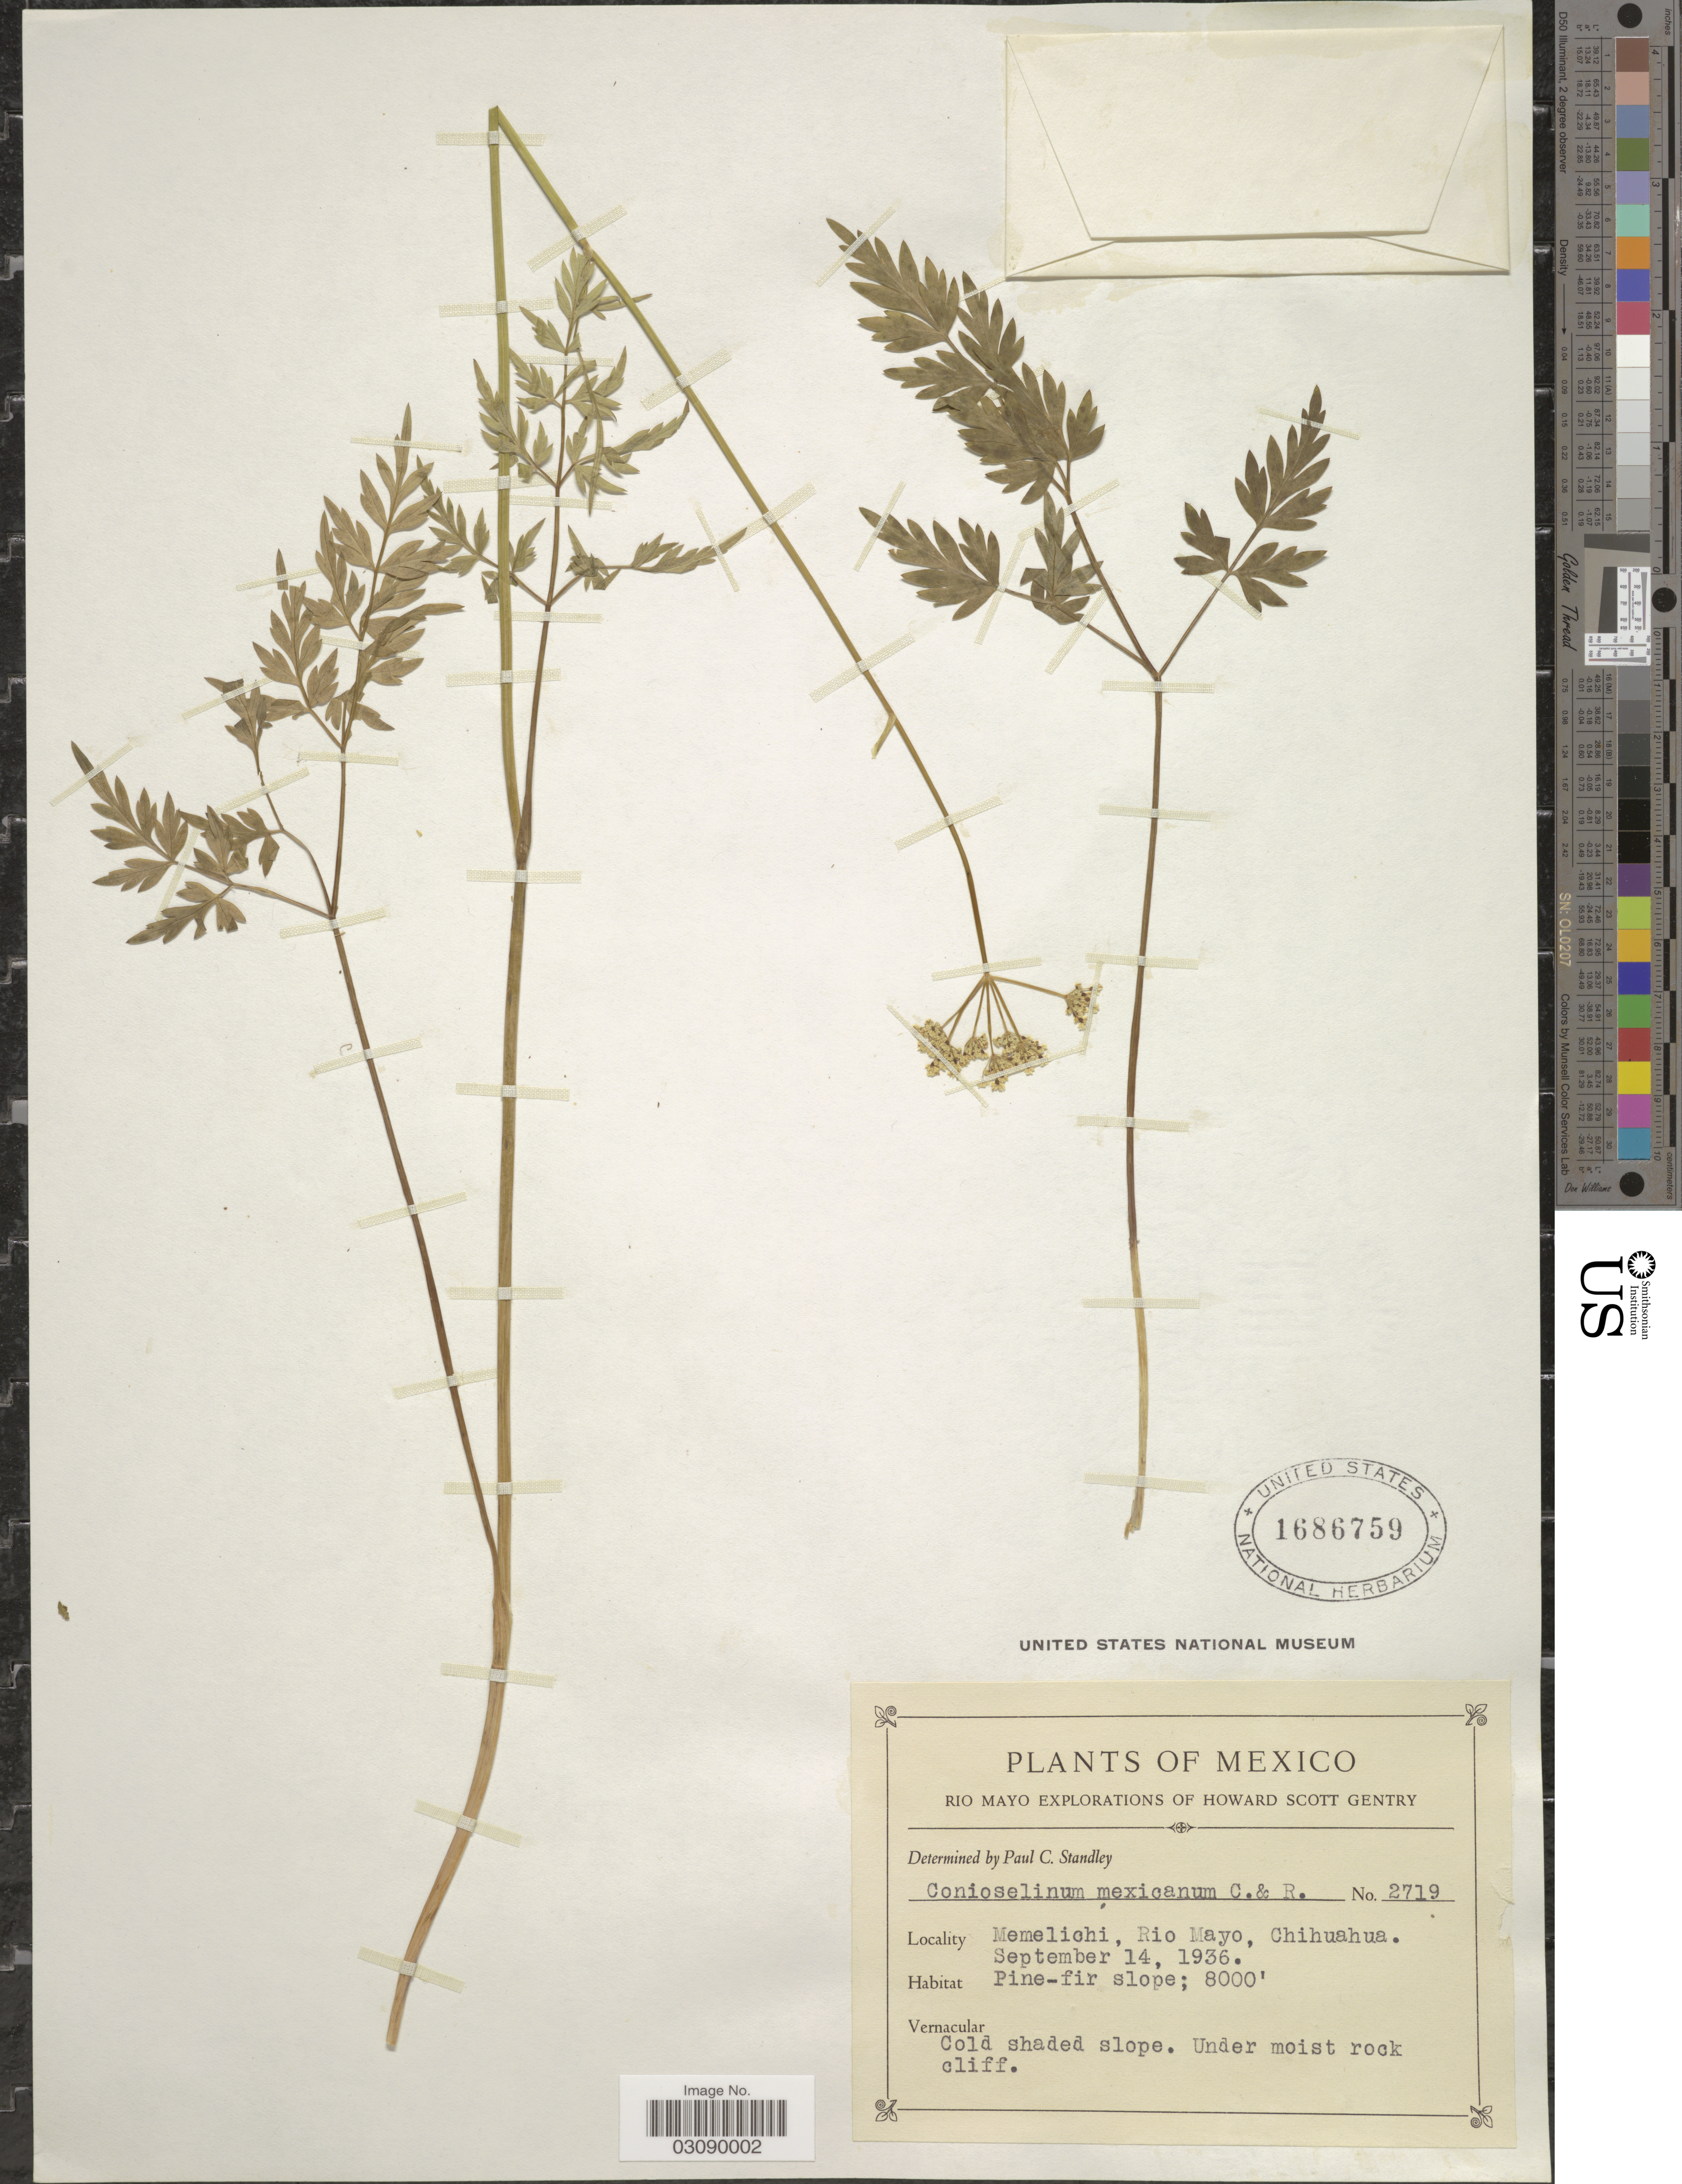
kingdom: Plantae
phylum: Tracheophyta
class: Magnoliopsida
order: Apiales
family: Apiaceae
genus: Conioselinum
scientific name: Conioselinum mexicanum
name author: J.M. Coult. & Rose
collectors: H. S. Gentry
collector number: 2719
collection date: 1936-09-14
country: Mexico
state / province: Chihuahua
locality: Rio Mayo. Memelichi, Rio Mayo.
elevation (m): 2438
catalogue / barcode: US 1686759